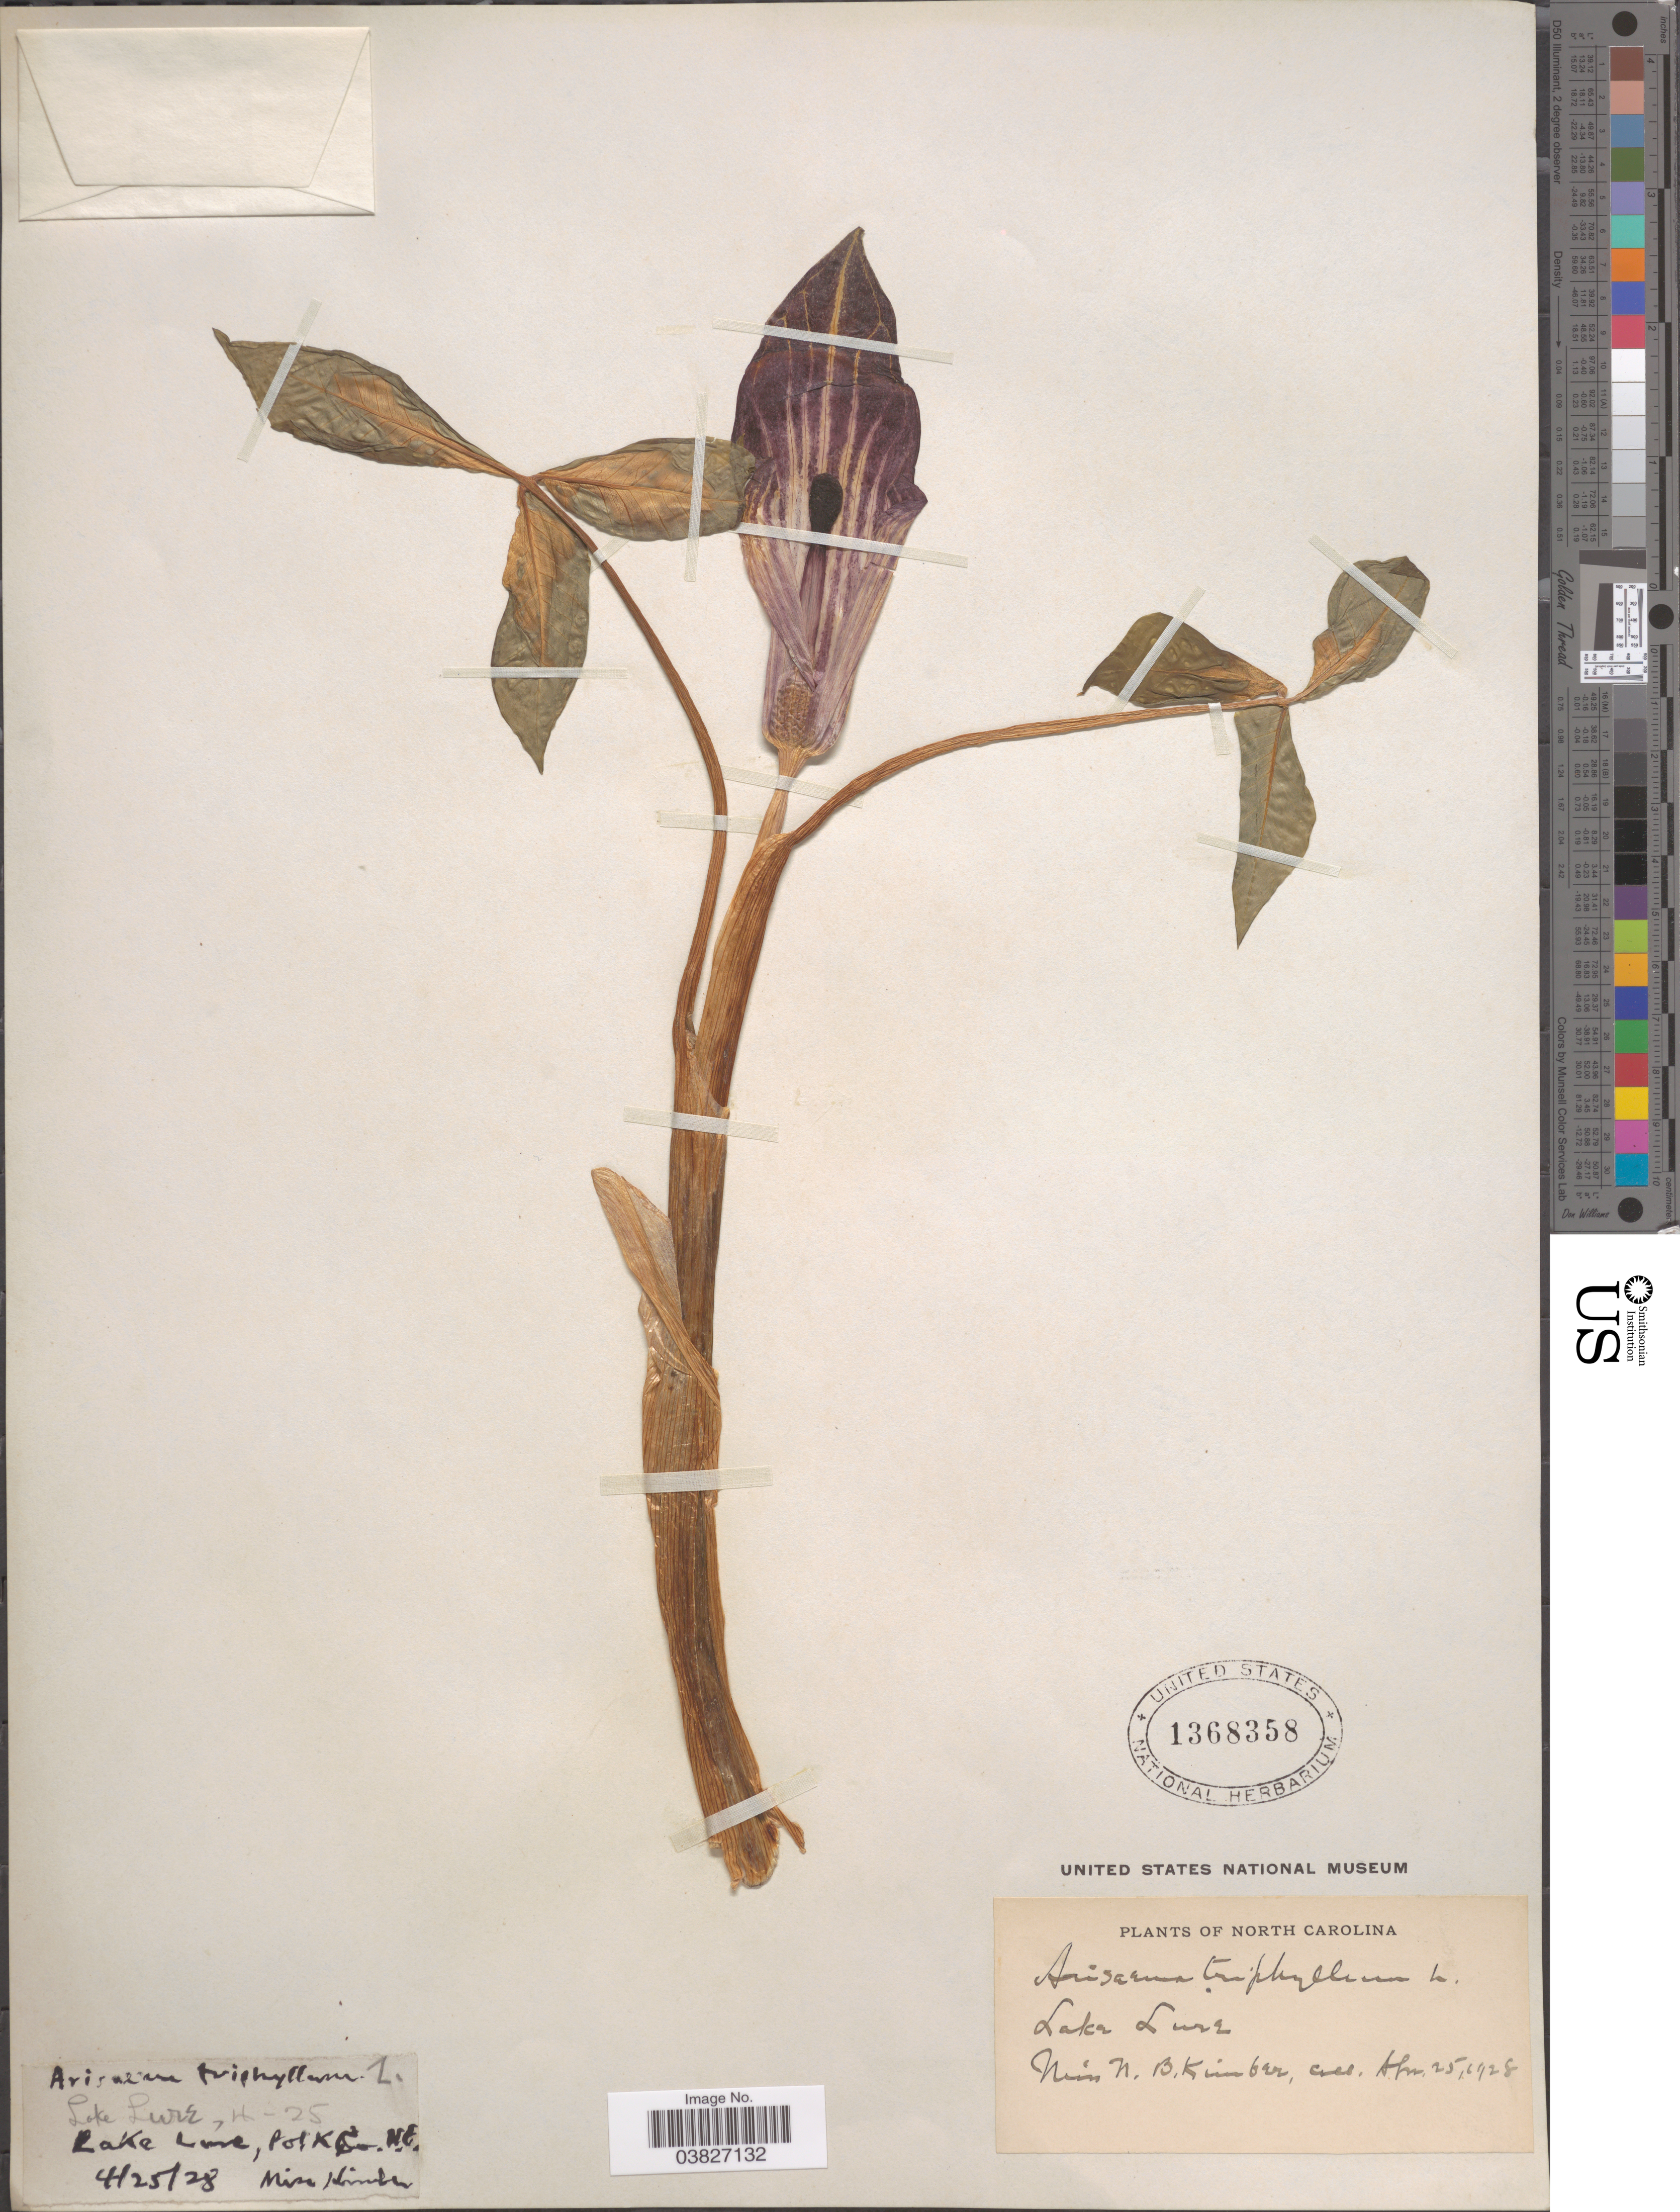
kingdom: Plantae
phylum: Tracheophyta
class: Liliopsida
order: Alismatales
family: Araceae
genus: Arisaema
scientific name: Arisaema triphyllum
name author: (L.) Schott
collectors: N. Kimber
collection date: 1928-04-25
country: United States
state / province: North Carolina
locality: Lake Lure, Polk Co.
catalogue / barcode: US 1368358